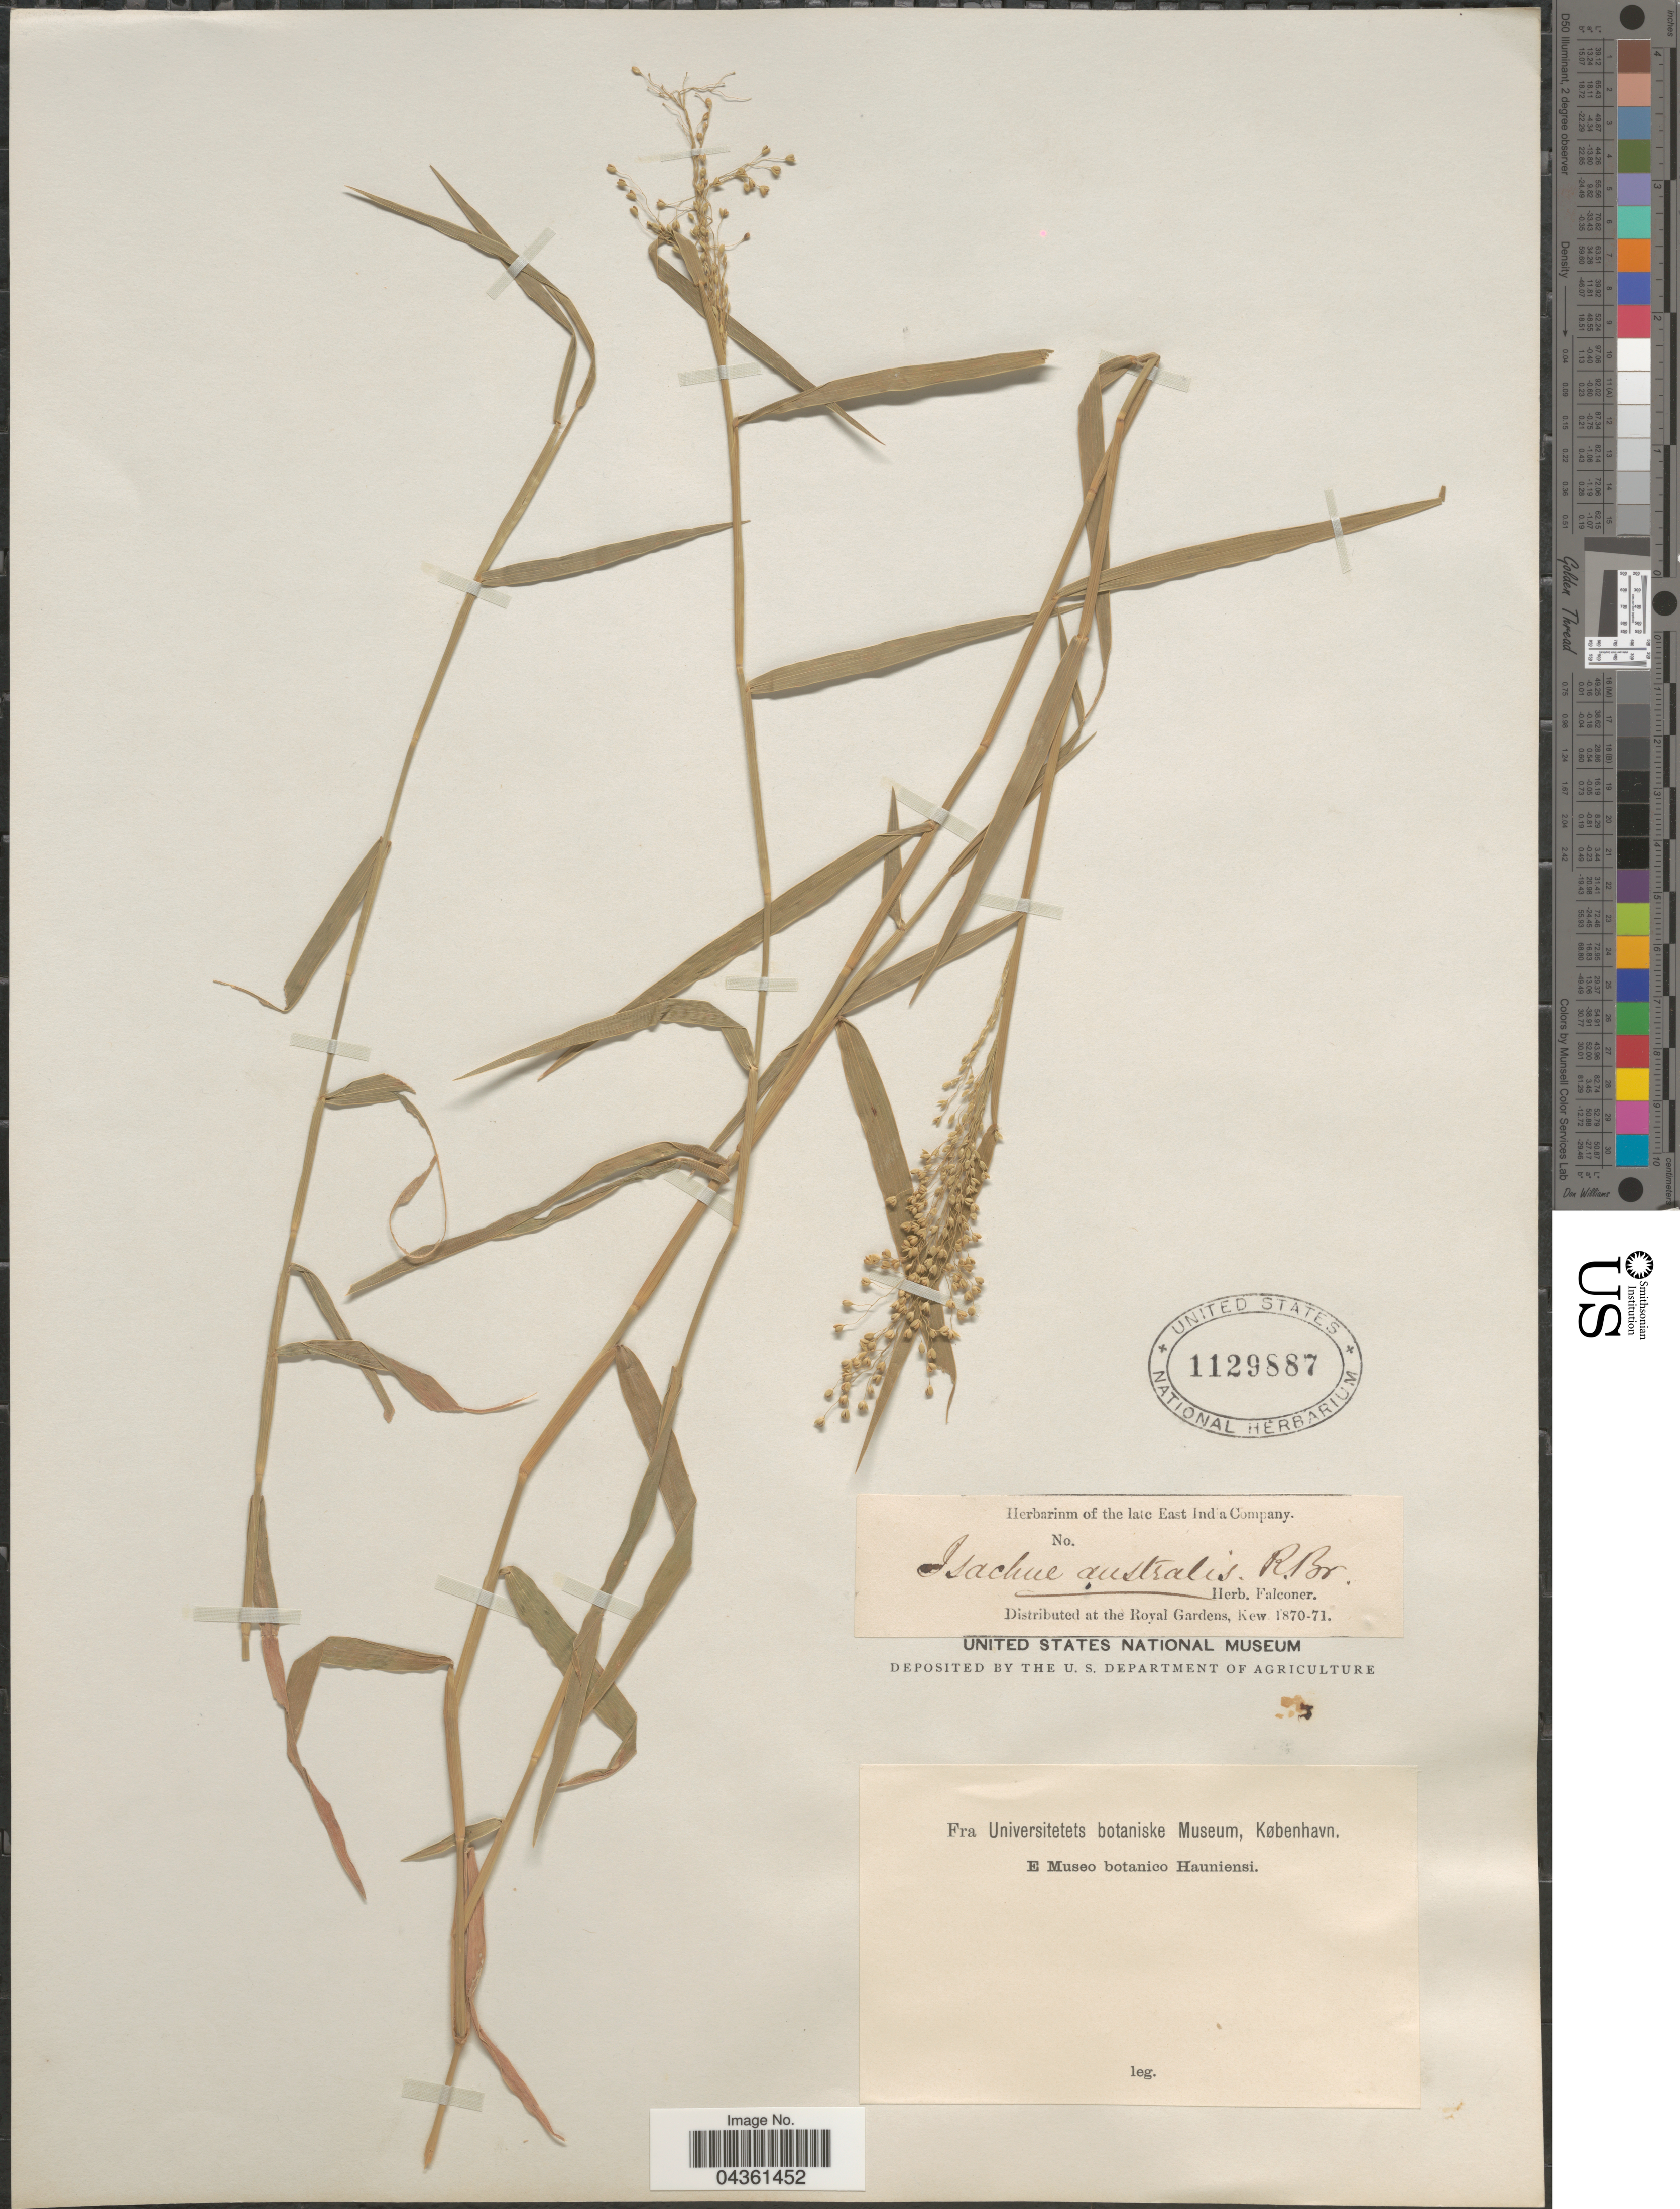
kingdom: Plantae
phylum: Tracheophyta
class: Liliopsida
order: Poales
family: Poaceae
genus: Isachne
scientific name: Isachne globosa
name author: (Thunb.) Kuntze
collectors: ex herb. Falconer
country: India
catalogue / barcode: US 1129887